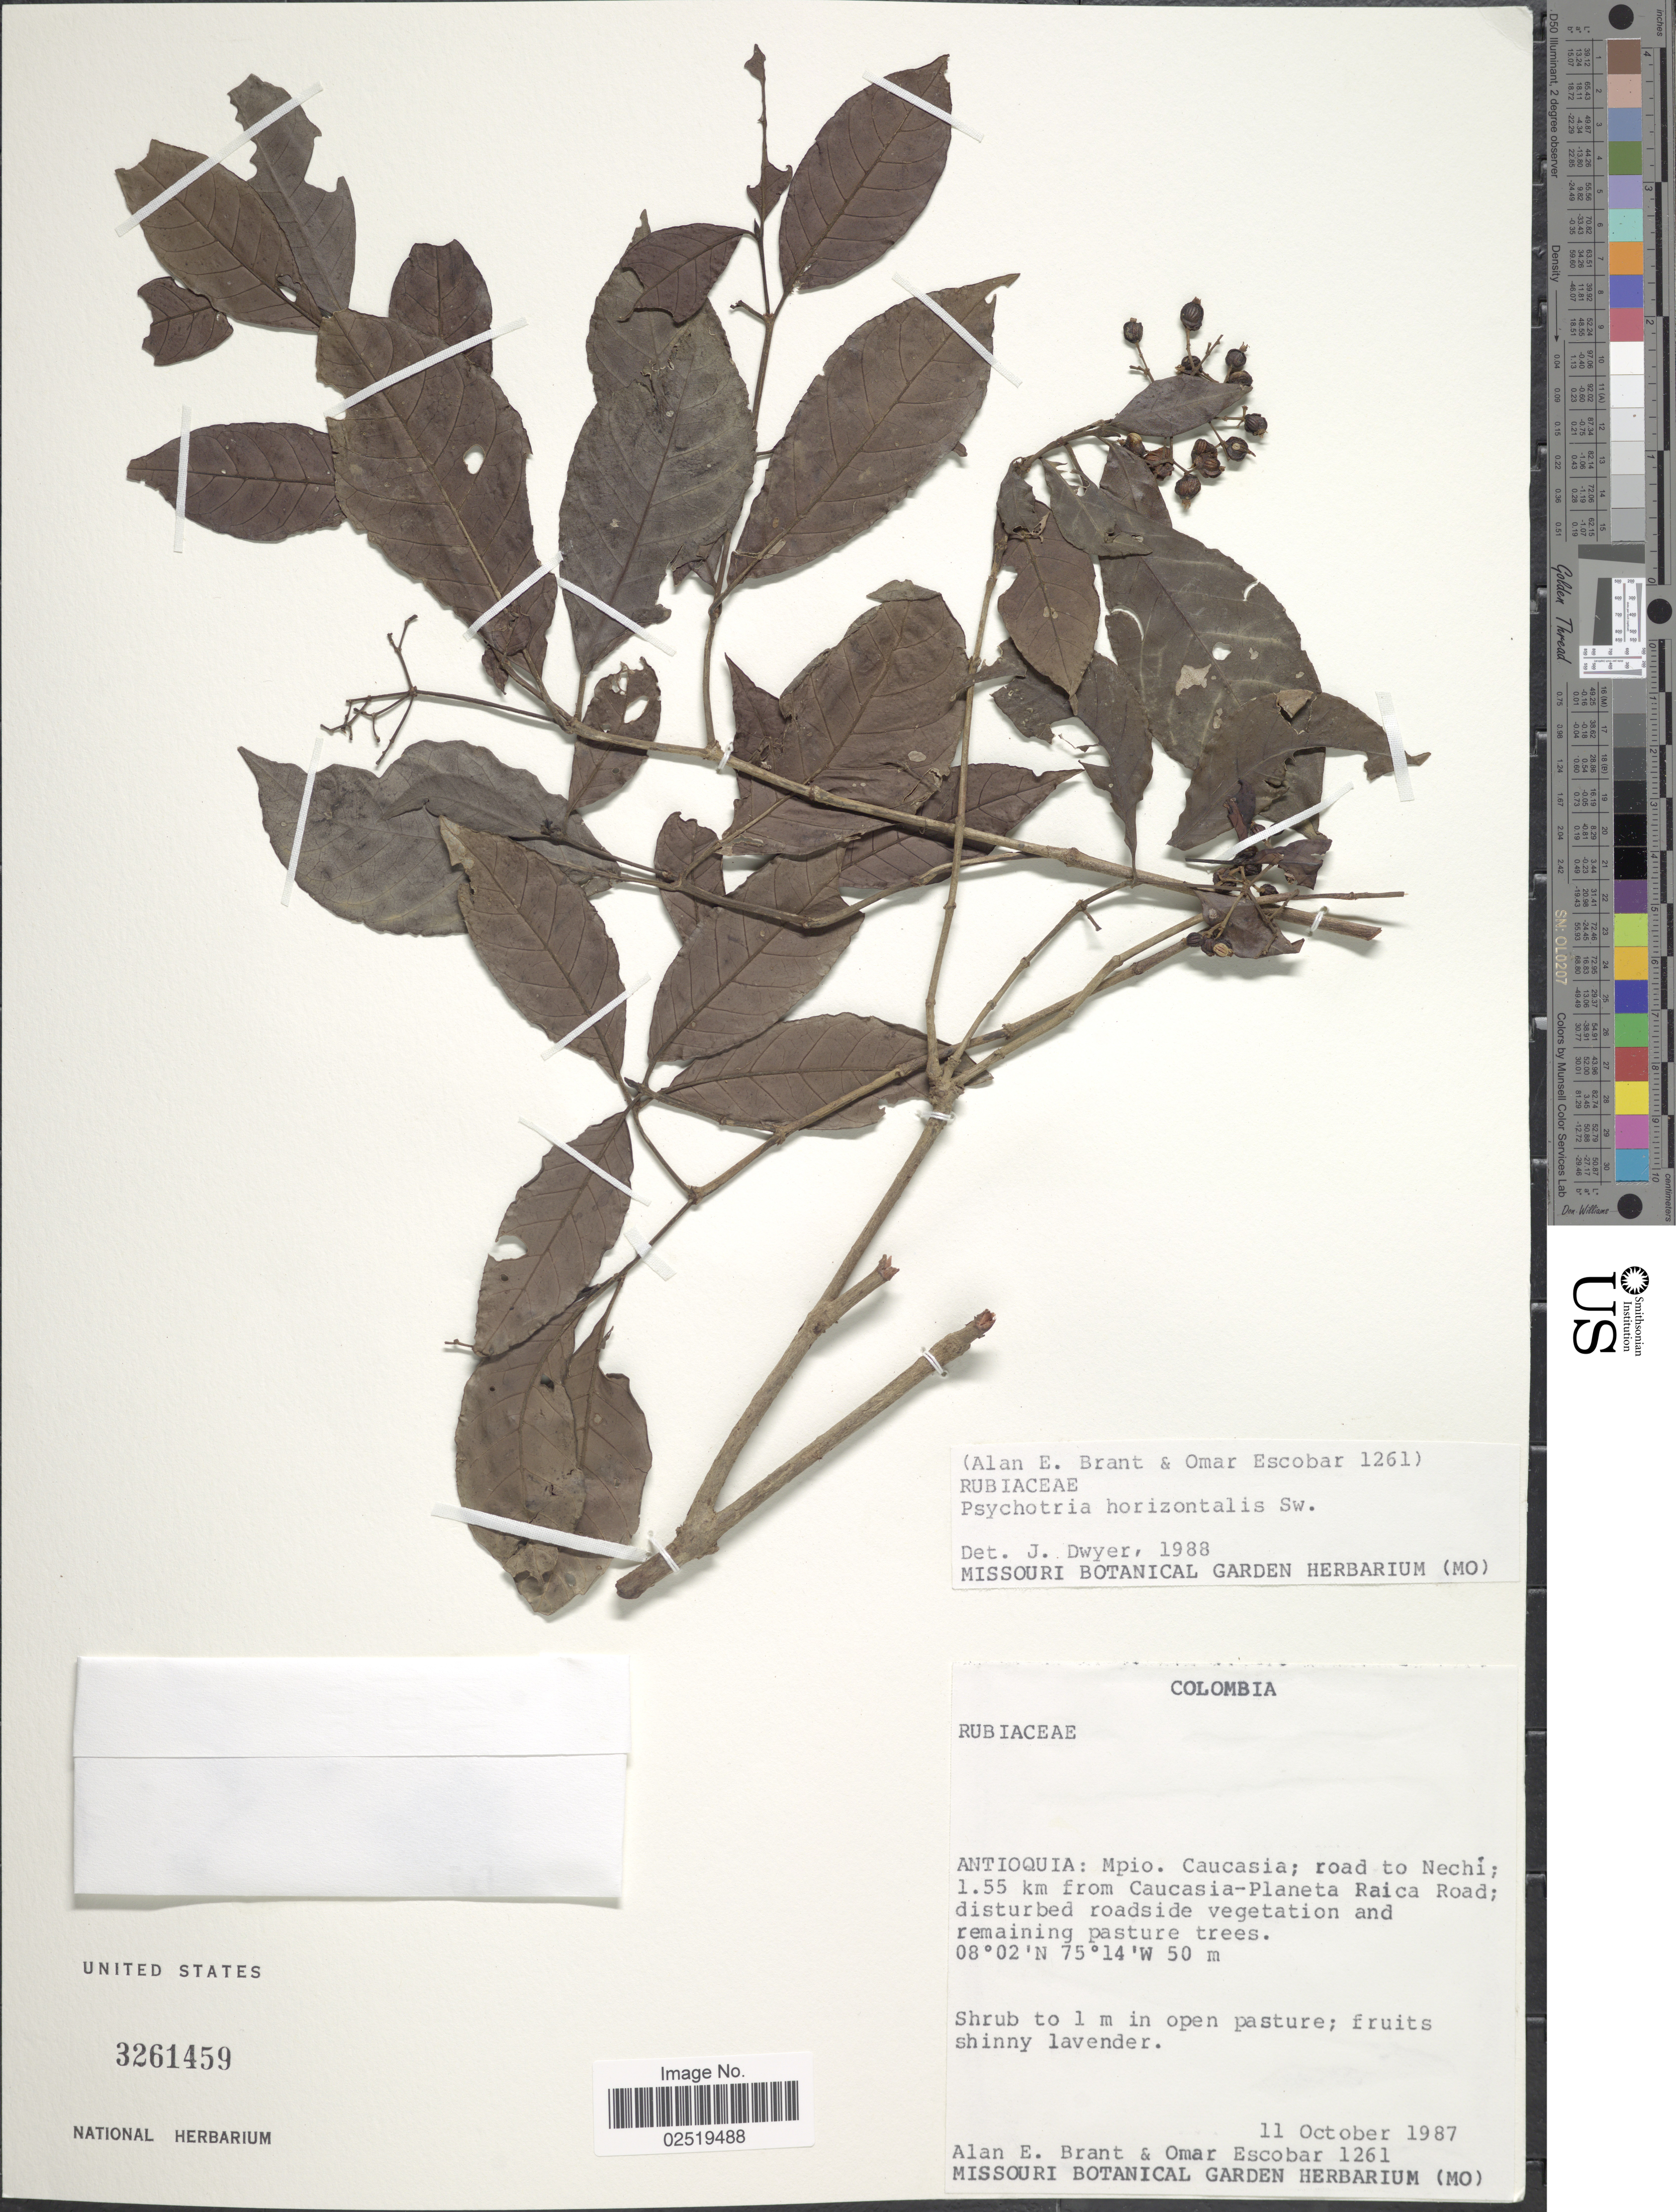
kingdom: Plantae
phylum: Tracheophyta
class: Magnoliopsida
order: Gentianales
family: Rubiaceae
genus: Psychotria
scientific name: Psychotria horizontalis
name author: Sw.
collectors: A. Brant & O. D. Escobar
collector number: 1261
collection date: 1987-10-11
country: Colombia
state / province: Antioquia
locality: Mpio. Caucasia; road to Nechi; 1.55 km from Caucasia-Planeta Raica Road; disturbed roadside vegetation and remaining pasture trees.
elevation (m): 50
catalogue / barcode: US 3261459